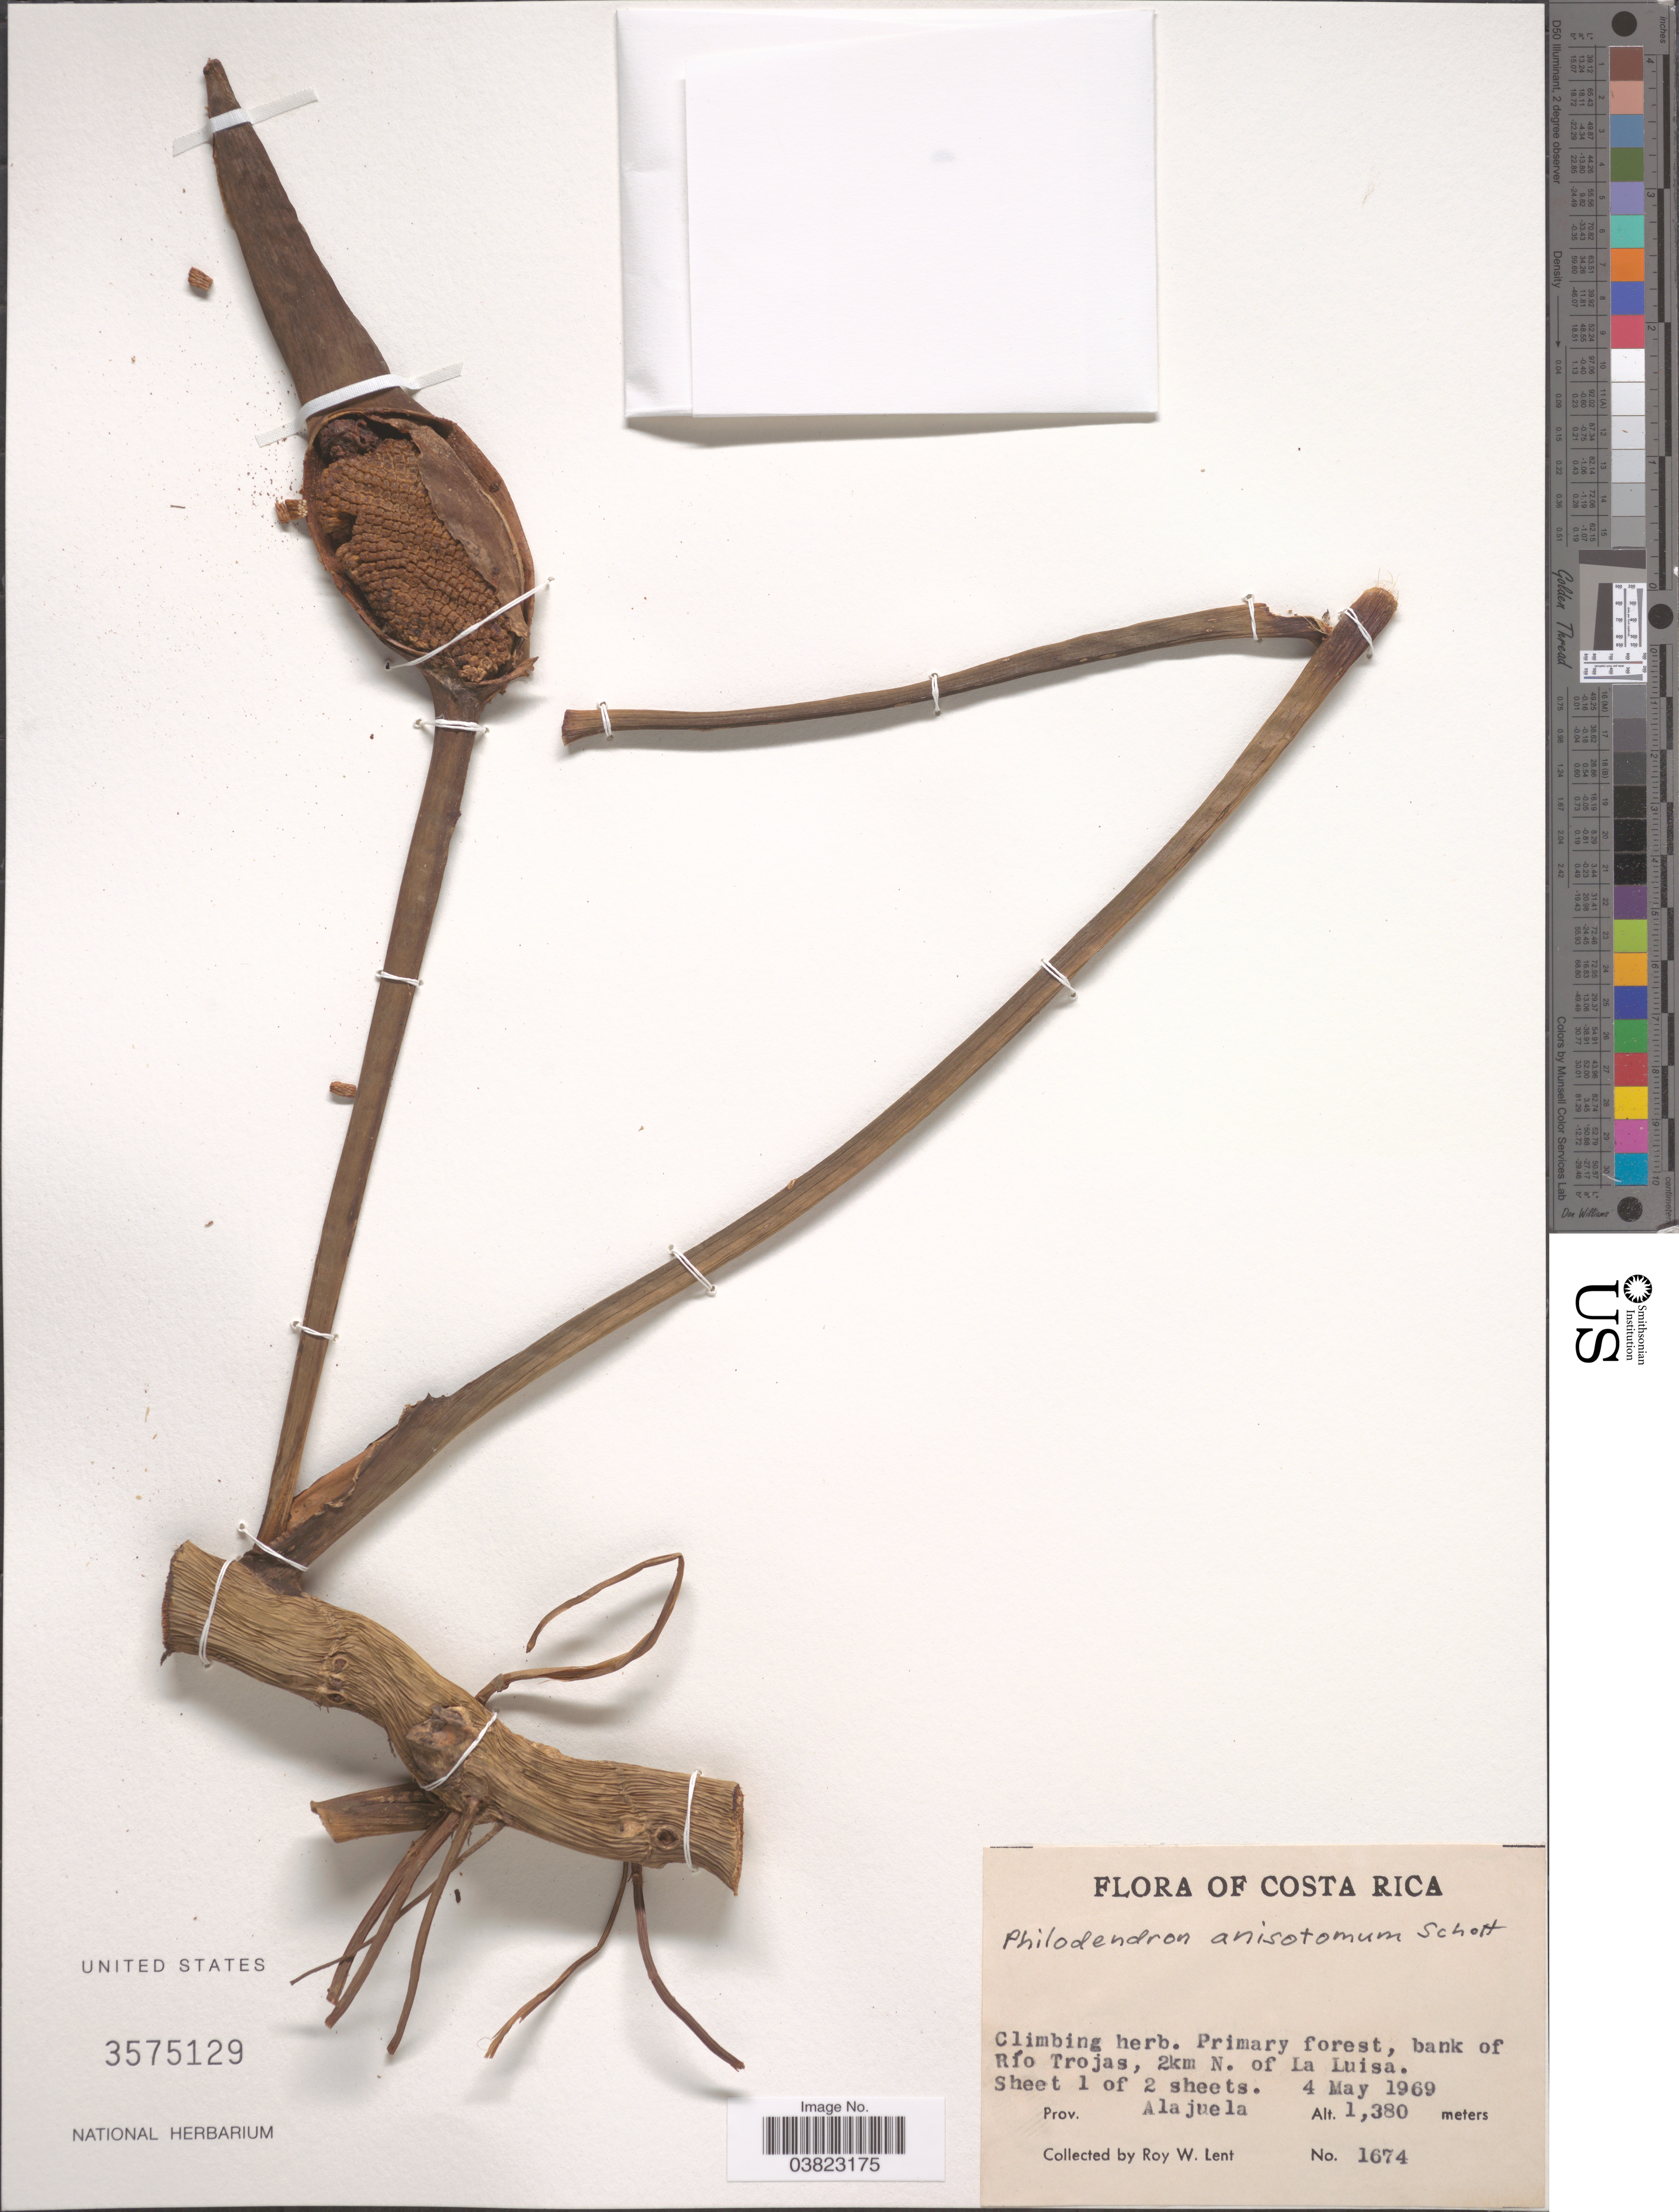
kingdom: Plantae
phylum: Tracheophyta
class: Liliopsida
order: Alismatales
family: Araceae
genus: Philodendron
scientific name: Philodendron anisotomum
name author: Schott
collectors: R. W. Lent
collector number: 1674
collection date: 1969-05-04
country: Costa Rica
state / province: Alajuela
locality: Primary forest, bank of Río Trojas, 2km N. of La Luisa.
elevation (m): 1380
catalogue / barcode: US 3575129